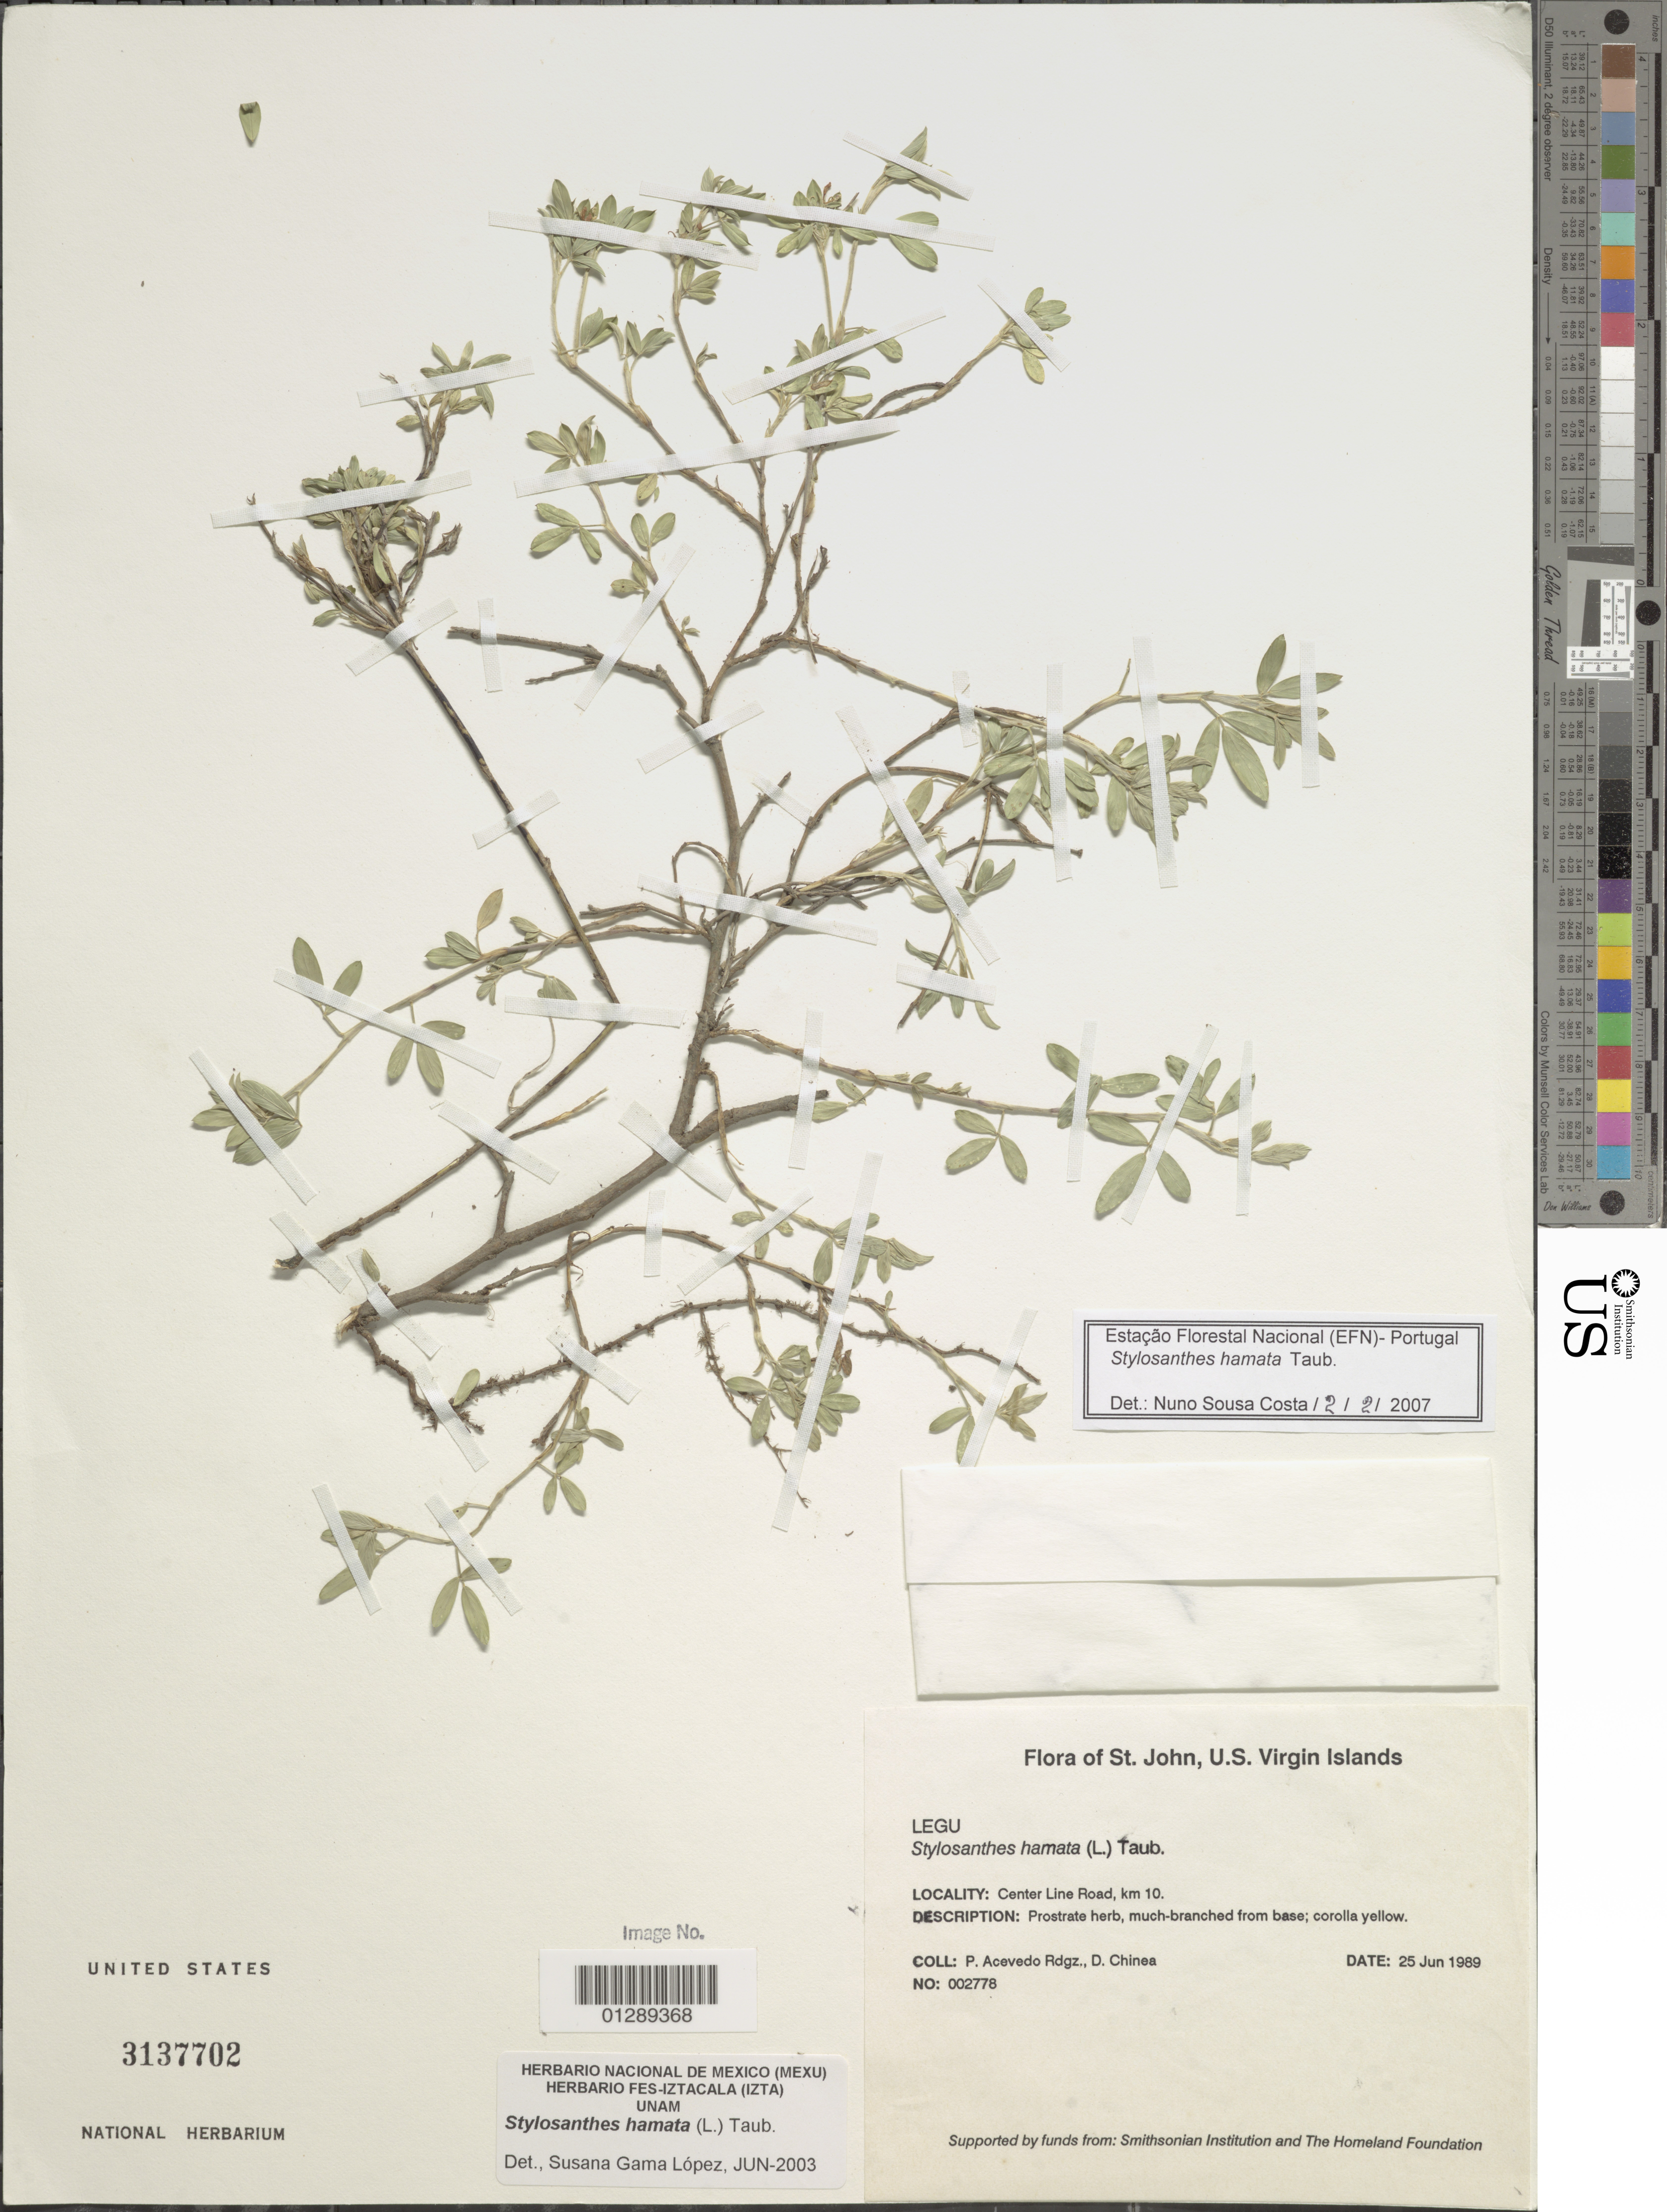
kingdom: Plantae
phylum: Tracheophyta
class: Magnoliopsida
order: Fabales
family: Fabaceae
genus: Stylosanthes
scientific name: Stylosanthes hamata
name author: (L.) Taub.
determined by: Sousa Costa, N. M., (EFN)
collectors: P. Acevedo-Rodr. & D. Chinea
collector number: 2778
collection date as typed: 25 Jun 1989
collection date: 1989-06-25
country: U.S. Virgin Islands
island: St. John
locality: Center Line Road, km 10.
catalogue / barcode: US 3137702